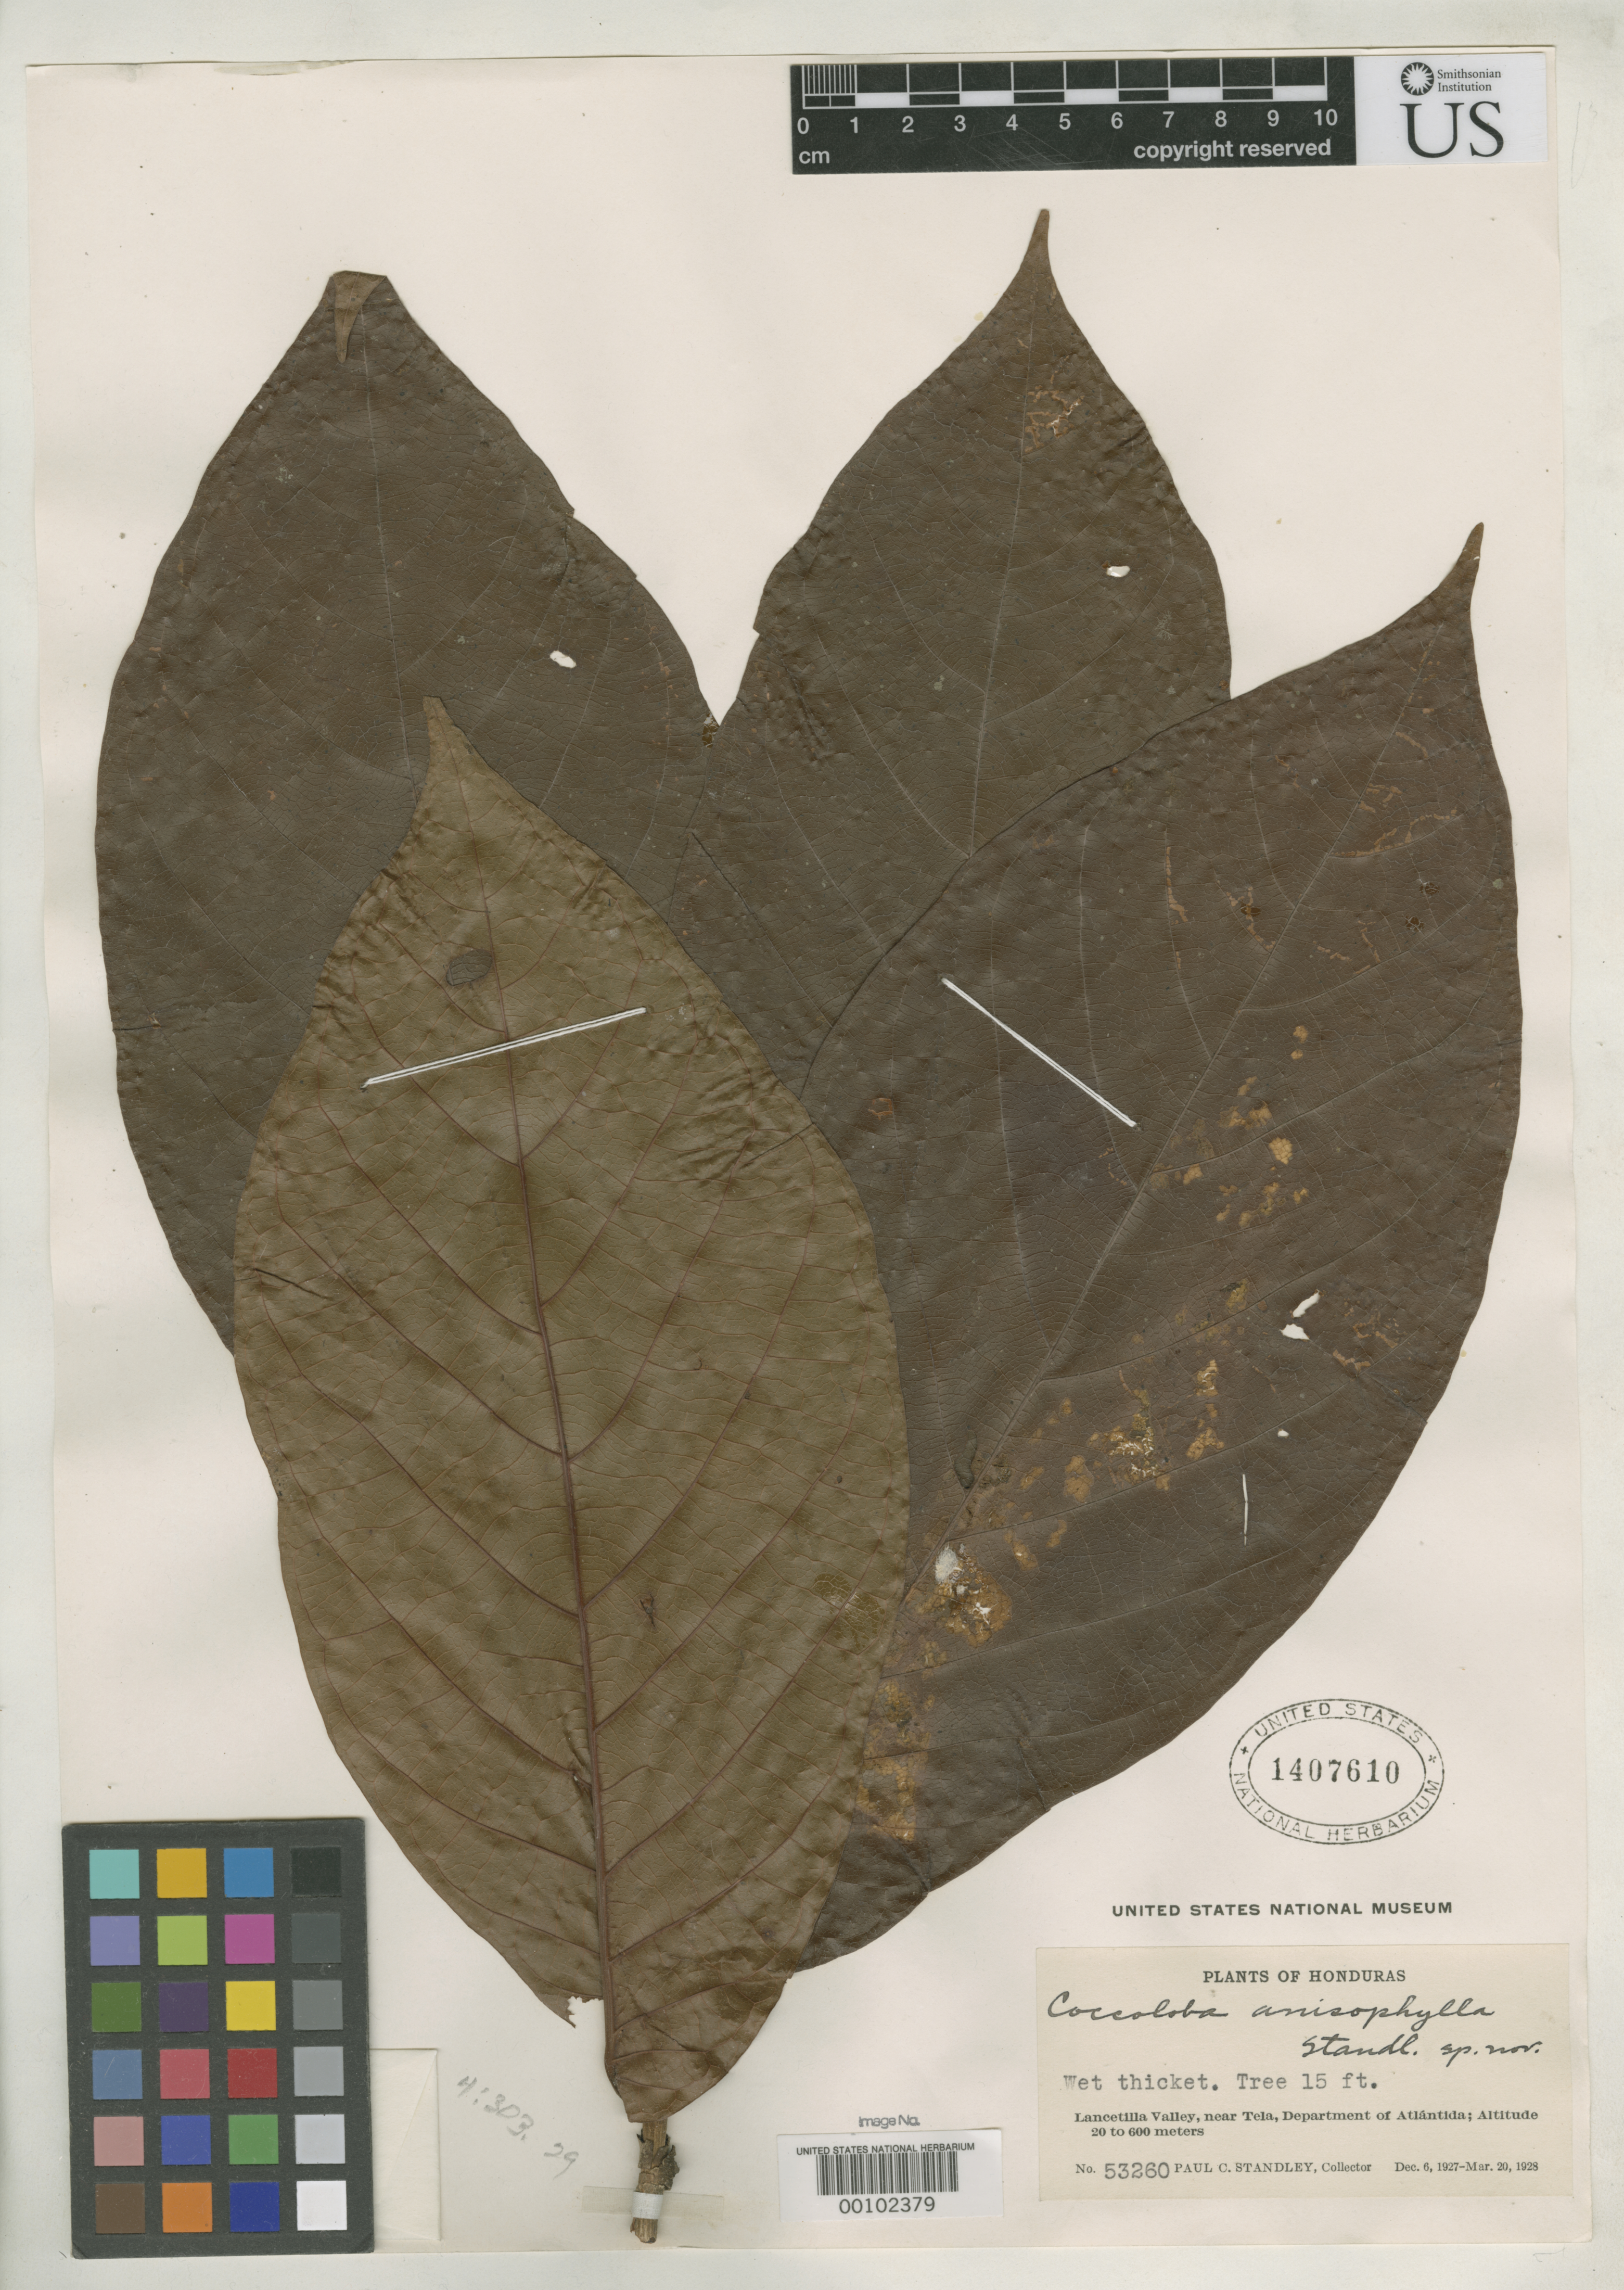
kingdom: Plantae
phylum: Tracheophyta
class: Magnoliopsida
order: Caryophyllales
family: Polygonaceae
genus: Coccoloba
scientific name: Coccoloba anisophylla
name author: Standl.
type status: Isotype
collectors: P. C. Standley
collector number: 53260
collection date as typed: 06 Dec 1928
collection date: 1928-12-06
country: Honduras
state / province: Atlántida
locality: Lancetilla Valley, near Tela.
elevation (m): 100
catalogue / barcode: US 1407610